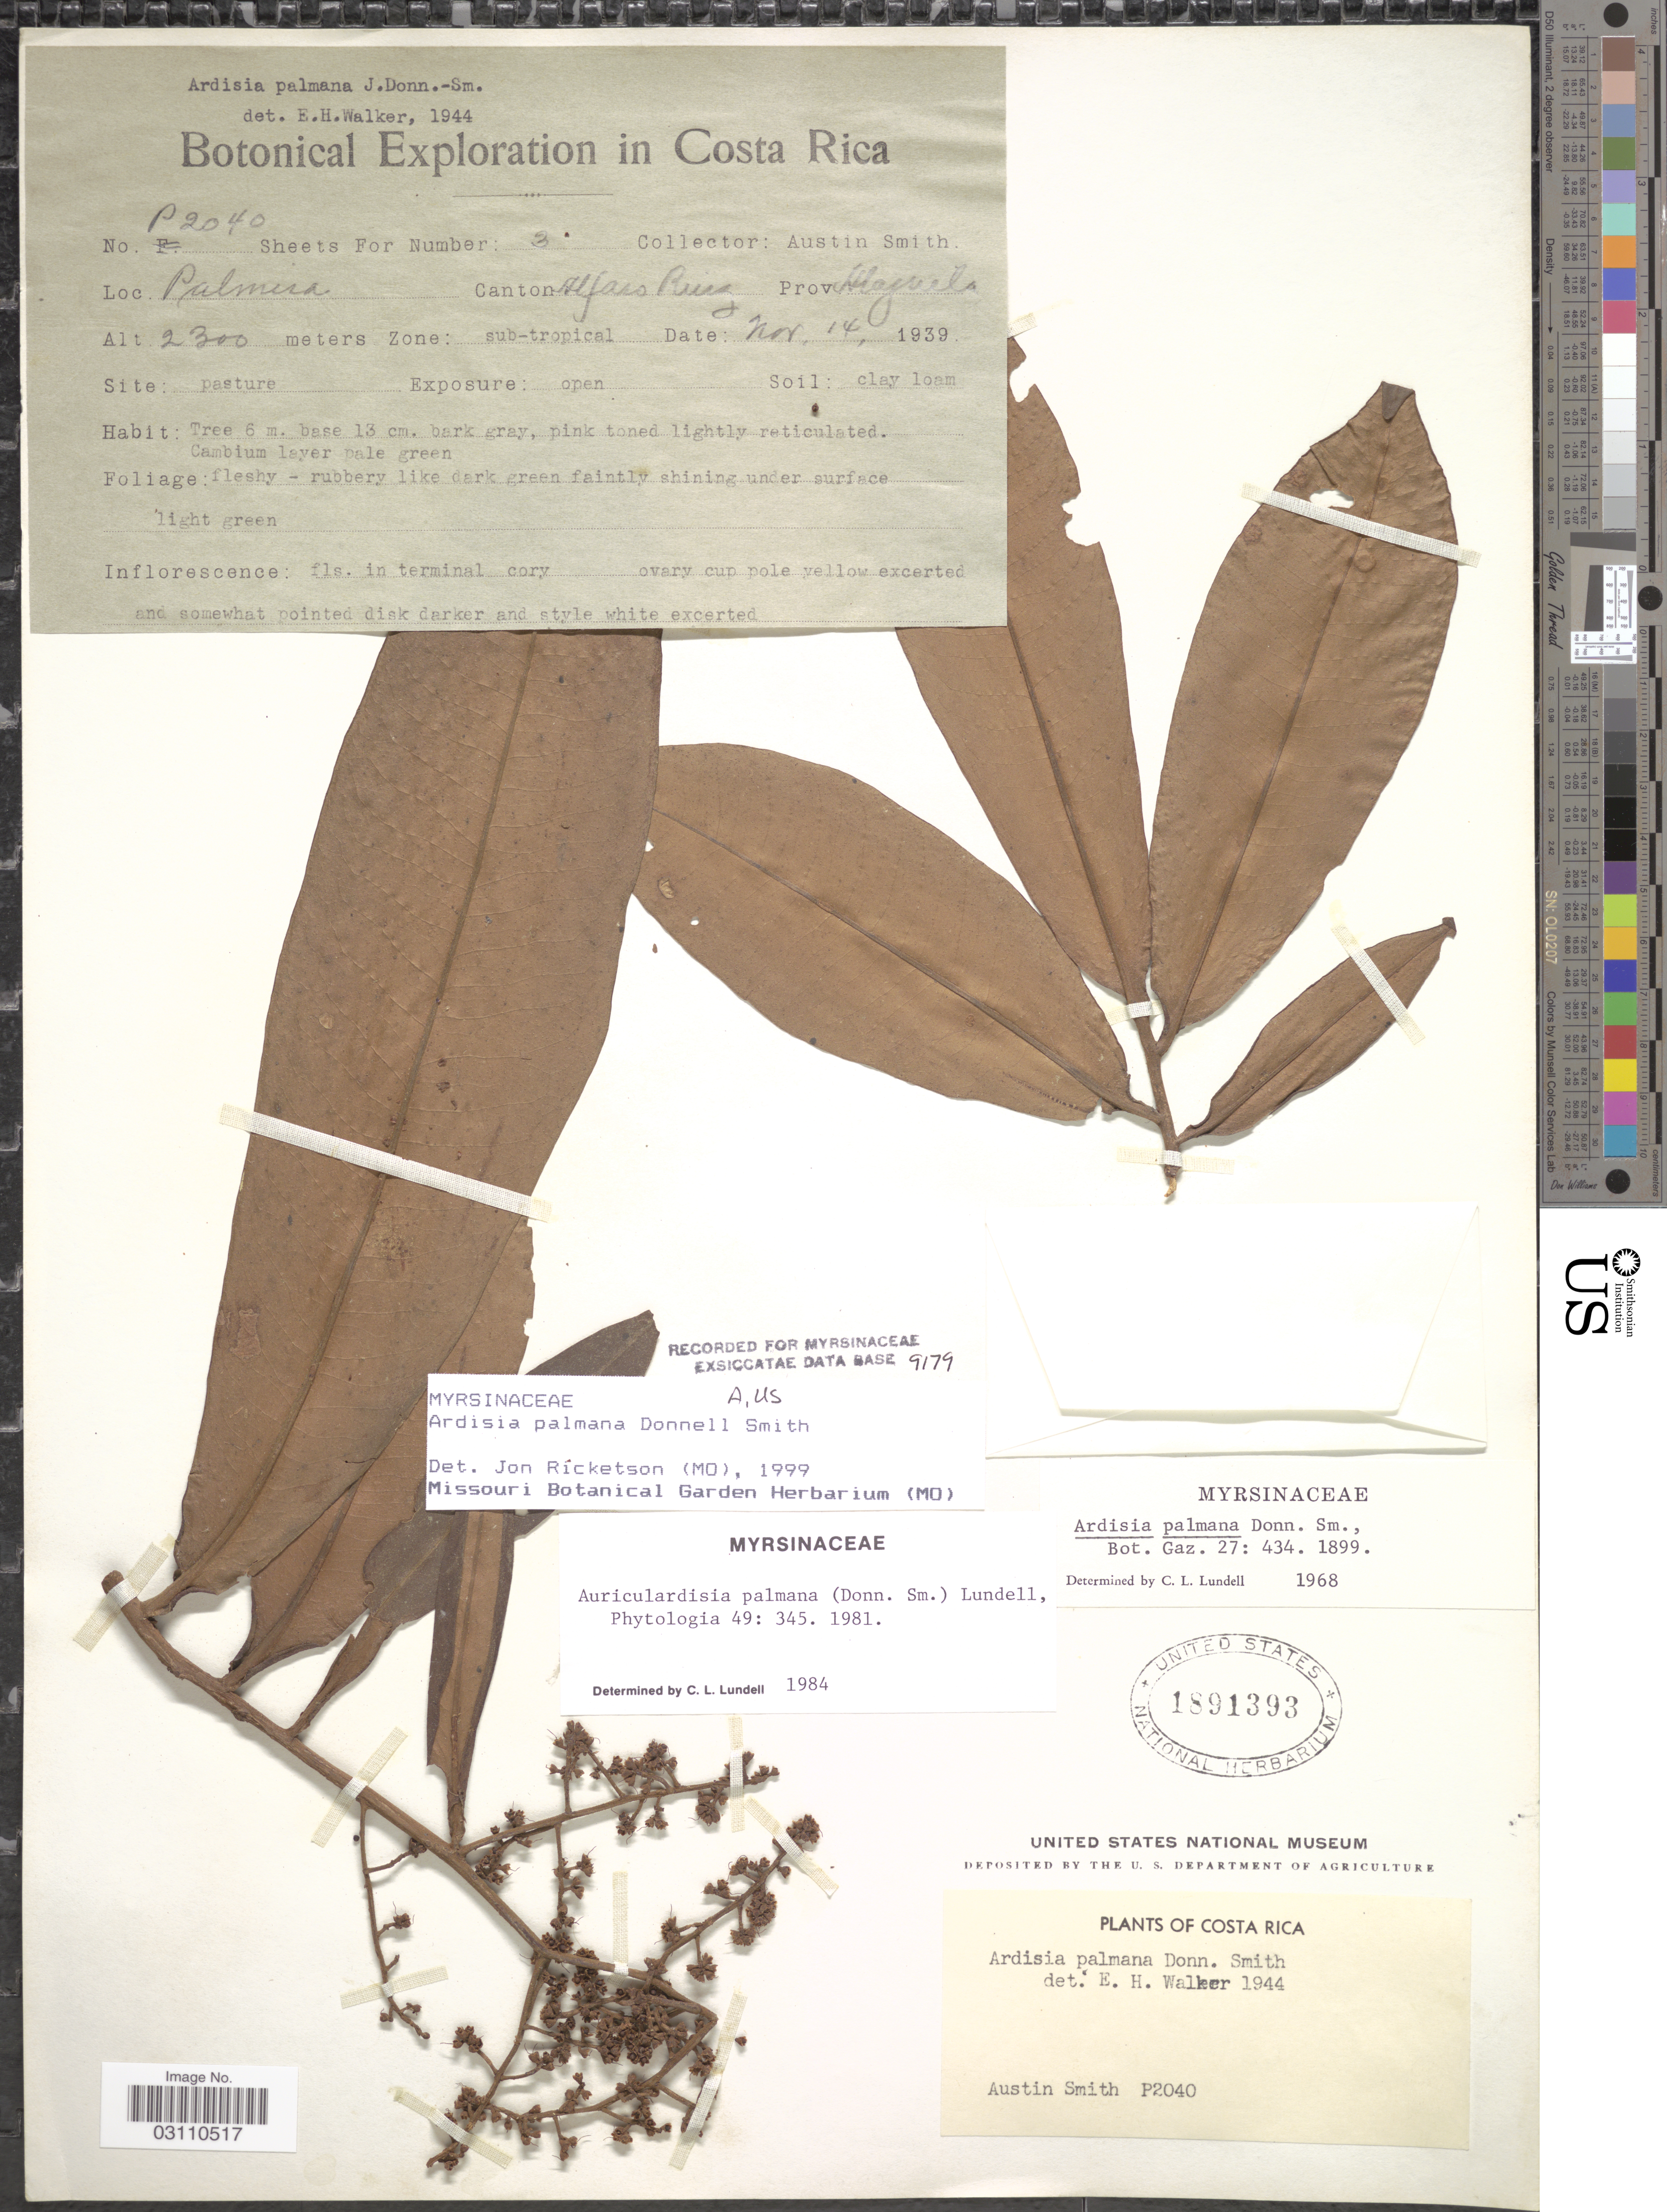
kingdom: Plantae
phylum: Tracheophyta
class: Magnoliopsida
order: Ericales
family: Primulaceae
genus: Ardisia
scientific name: Ardisia palmana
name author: Donn. Sm.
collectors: Aust P. Smith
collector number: P2040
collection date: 1939-11-14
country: Costa Rica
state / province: Alajuela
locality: Palmira. Canton Alfaro Ruiz.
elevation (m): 2300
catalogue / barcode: US 1891393